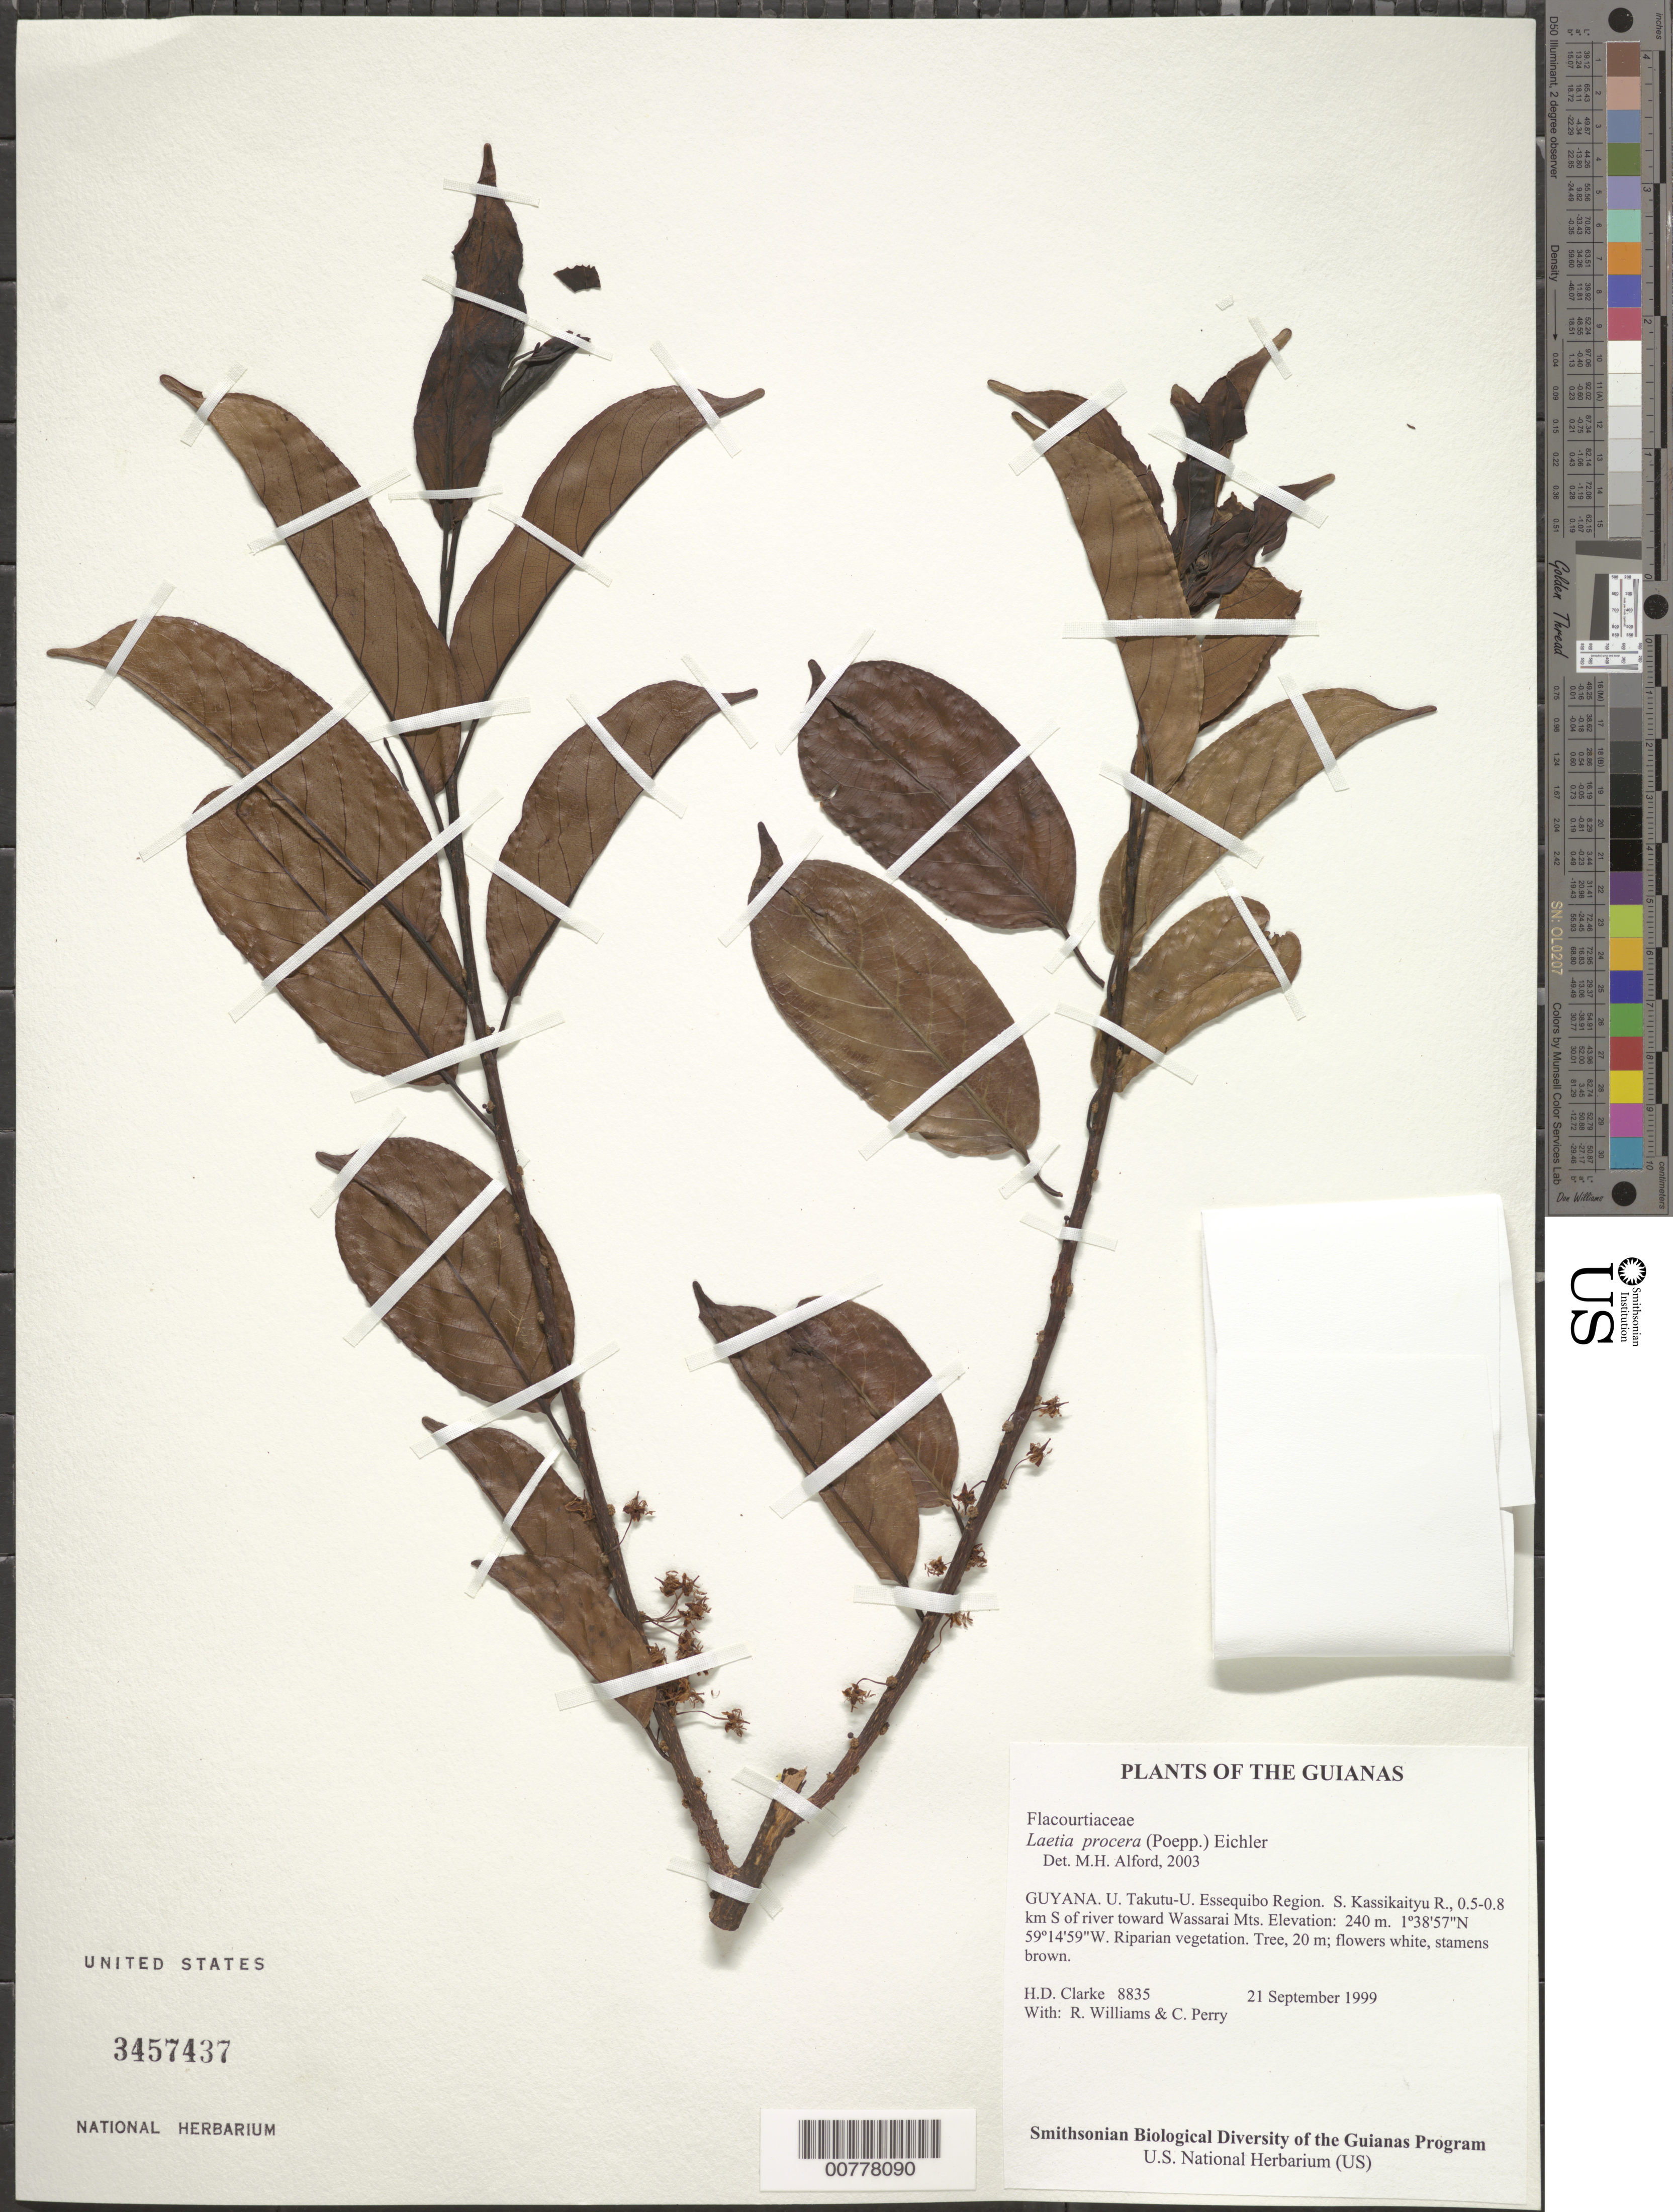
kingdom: Plantae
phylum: Tracheophyta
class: Magnoliopsida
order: Malpighiales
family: Salicaceae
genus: Laetia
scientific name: Laetia procera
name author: (Poepp.) Eichler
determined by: Liesner, R. L.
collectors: H. D. Clarke, R. Williams & C. Perry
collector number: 8835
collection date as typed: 21 September 1999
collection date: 1999-09-21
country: Guyana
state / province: U. Takutu-U. Essequibo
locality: S. Kassikaityu R., 0.5-0.8 km S of river toward Wassarai Mts.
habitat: Riparian vegetation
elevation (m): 240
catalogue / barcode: US 3457437